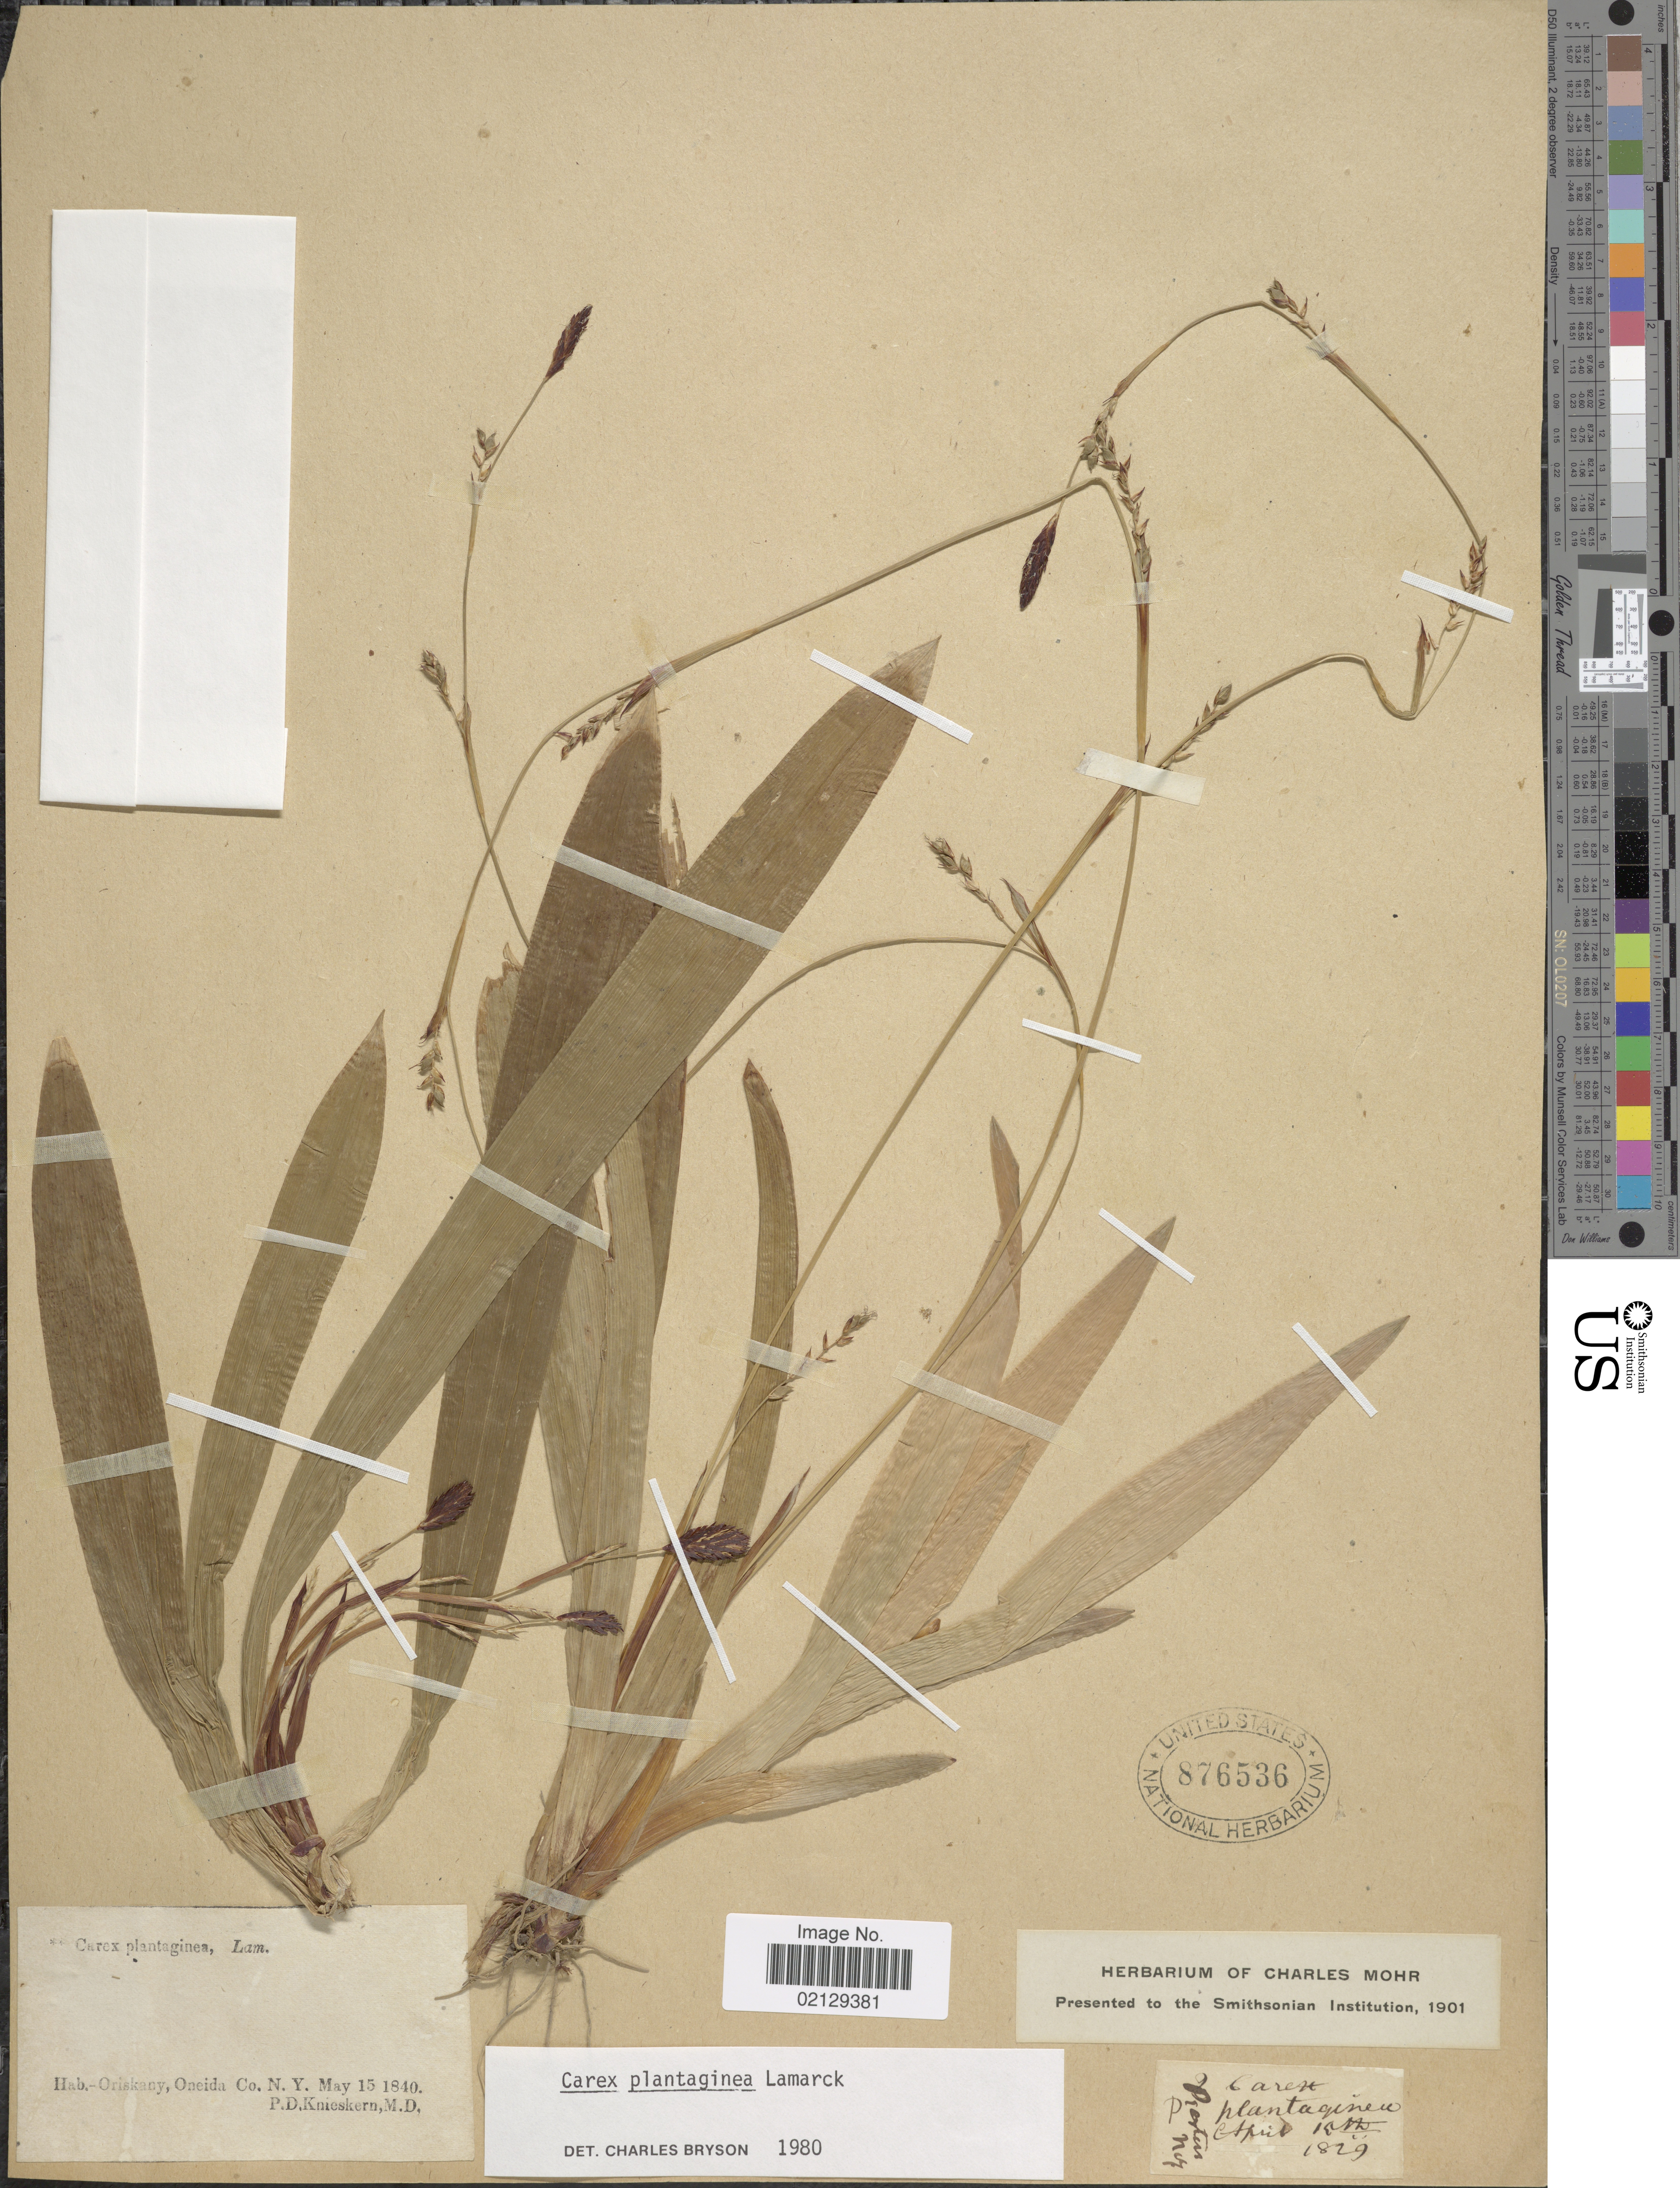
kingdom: Plantae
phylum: Tracheophyta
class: Liliopsida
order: Poales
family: Cyperaceae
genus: Carex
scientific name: Carex plantaginea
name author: Lam.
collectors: P. D. Knieskern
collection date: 1840-05-15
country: United States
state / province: New York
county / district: Oneida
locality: Oriskany, Oneida Co.,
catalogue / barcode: US 876536